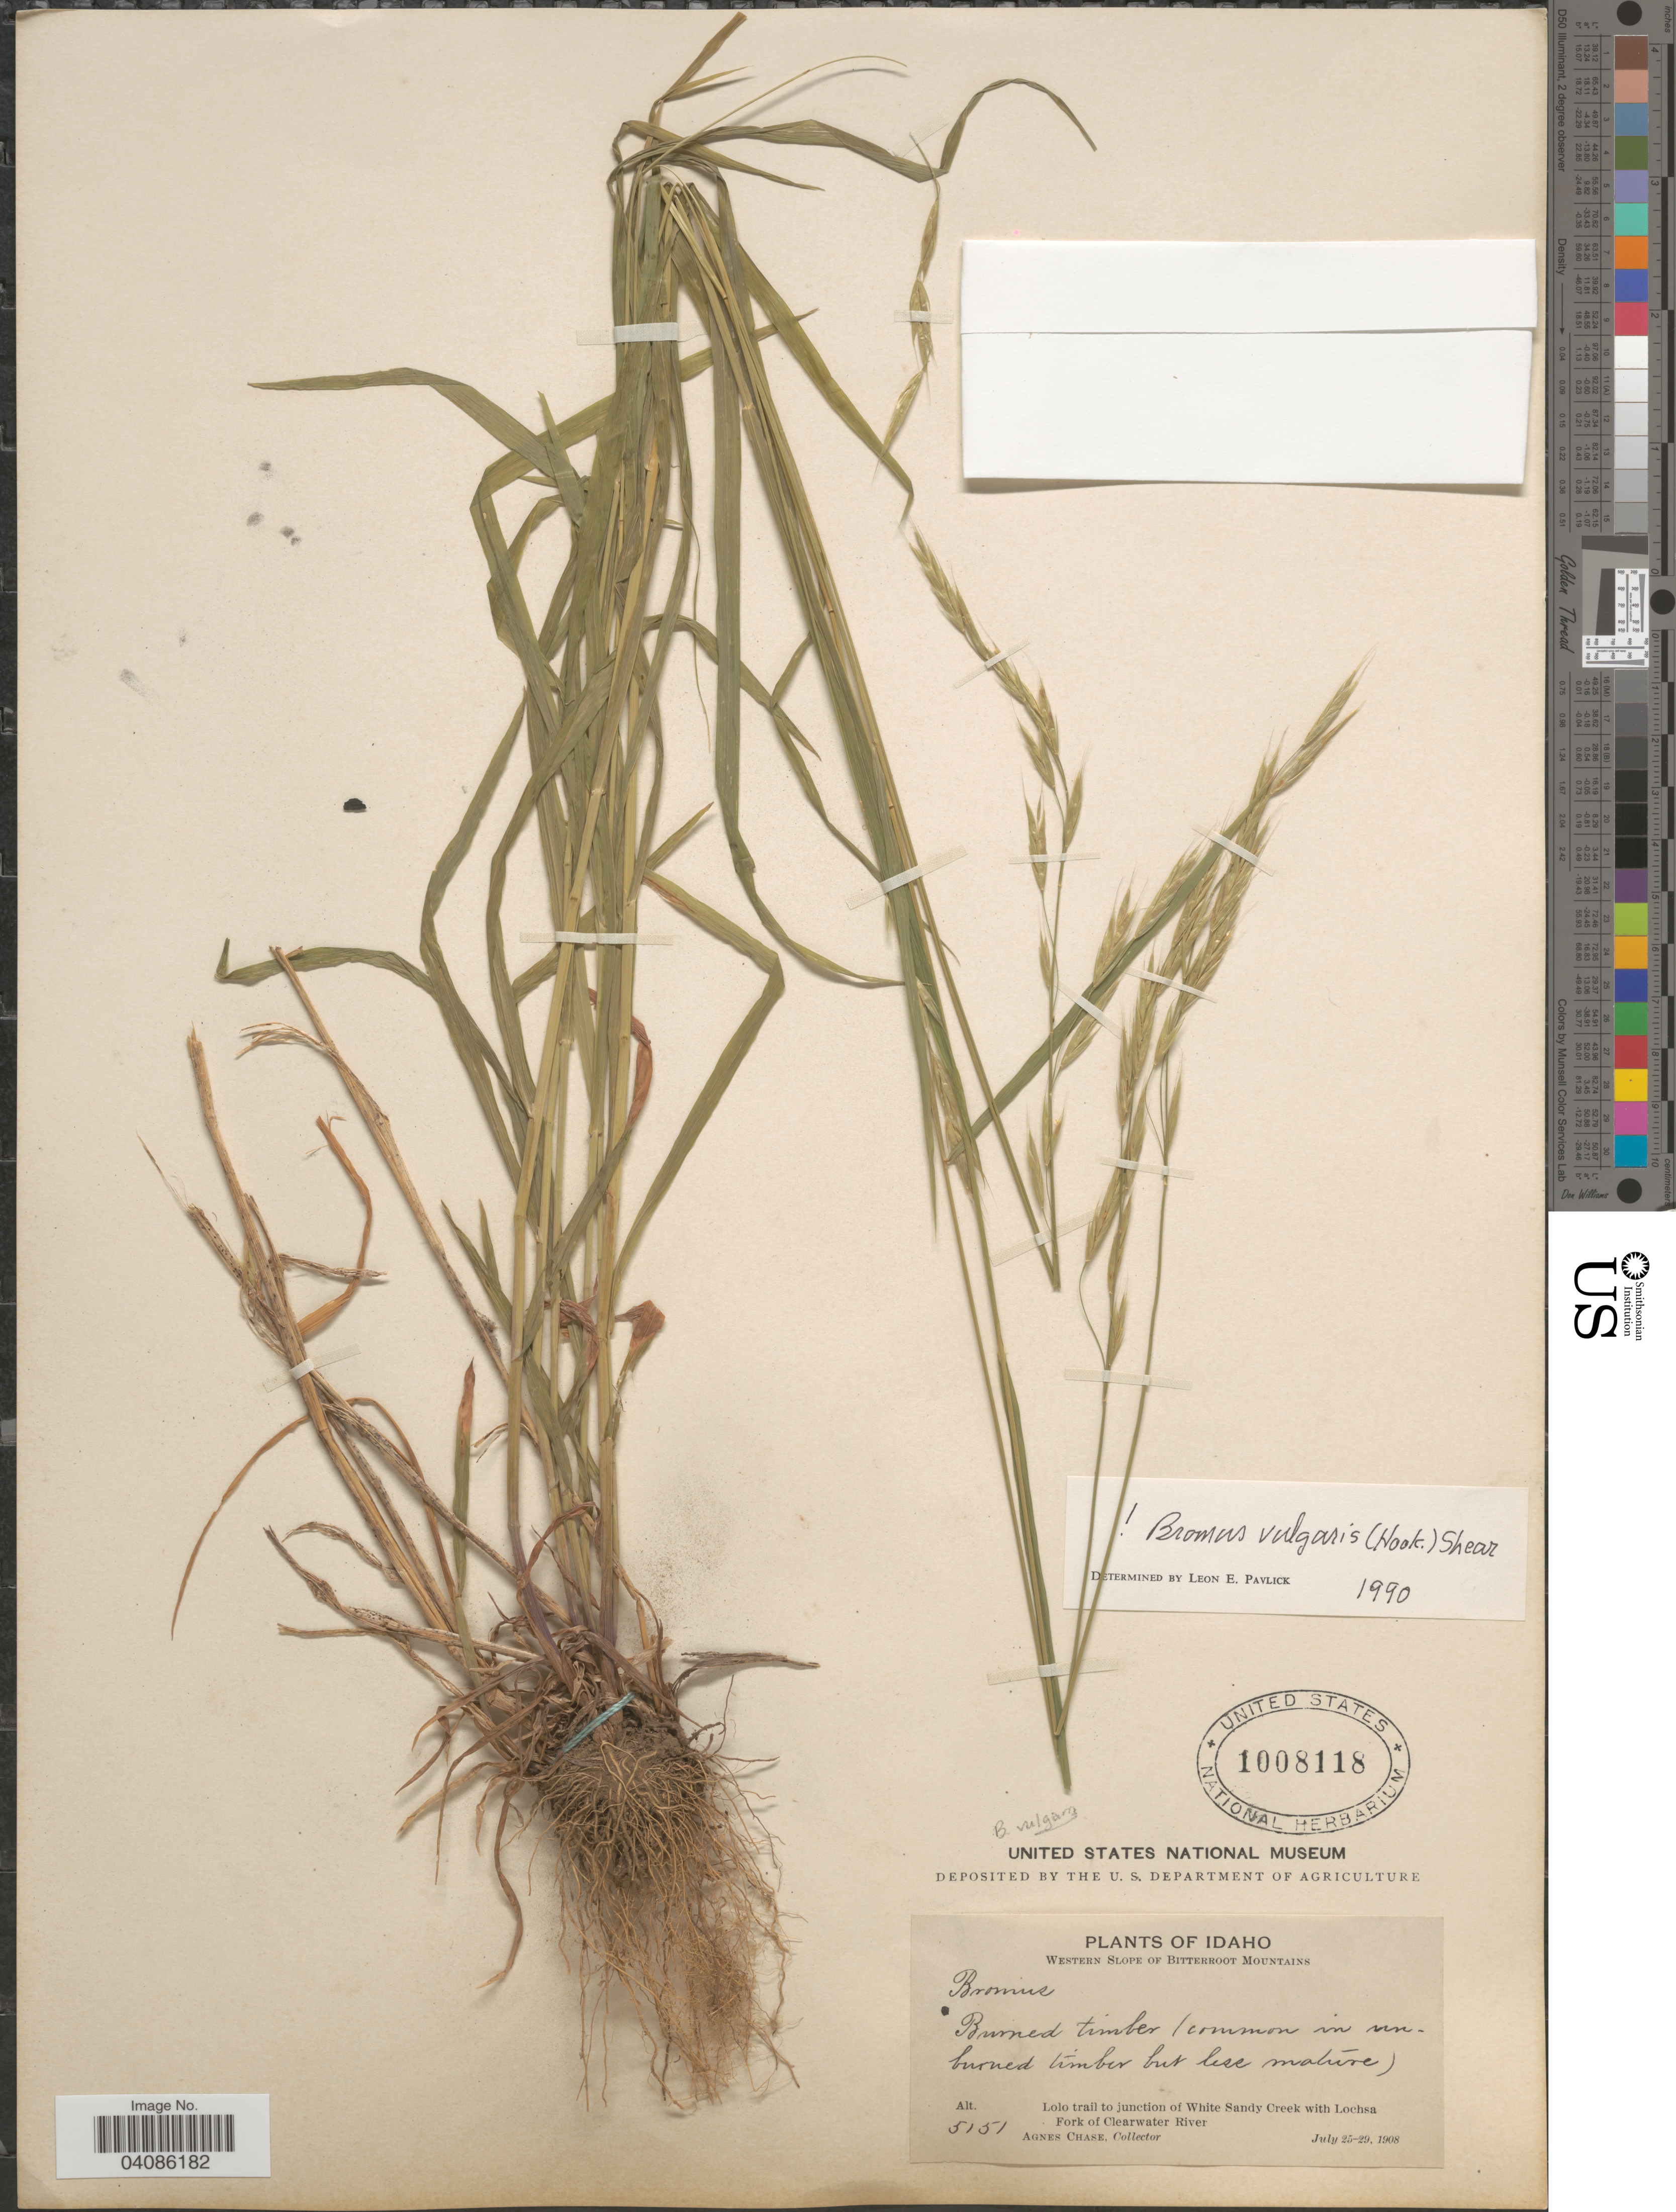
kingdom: Plantae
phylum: Tracheophyta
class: Liliopsida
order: Poales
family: Poaceae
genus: Bromus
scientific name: Bromus texensis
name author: (Shear) Hitchc.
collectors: A. Chase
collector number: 5151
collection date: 1908-07-25/1908-07-29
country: United States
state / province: Idaho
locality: Western Slope of Bitterroot Mountains. Lolo trail to junction of White Sandy Creek with Lochsa Fork of Clearwater River.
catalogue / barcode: US 1008118